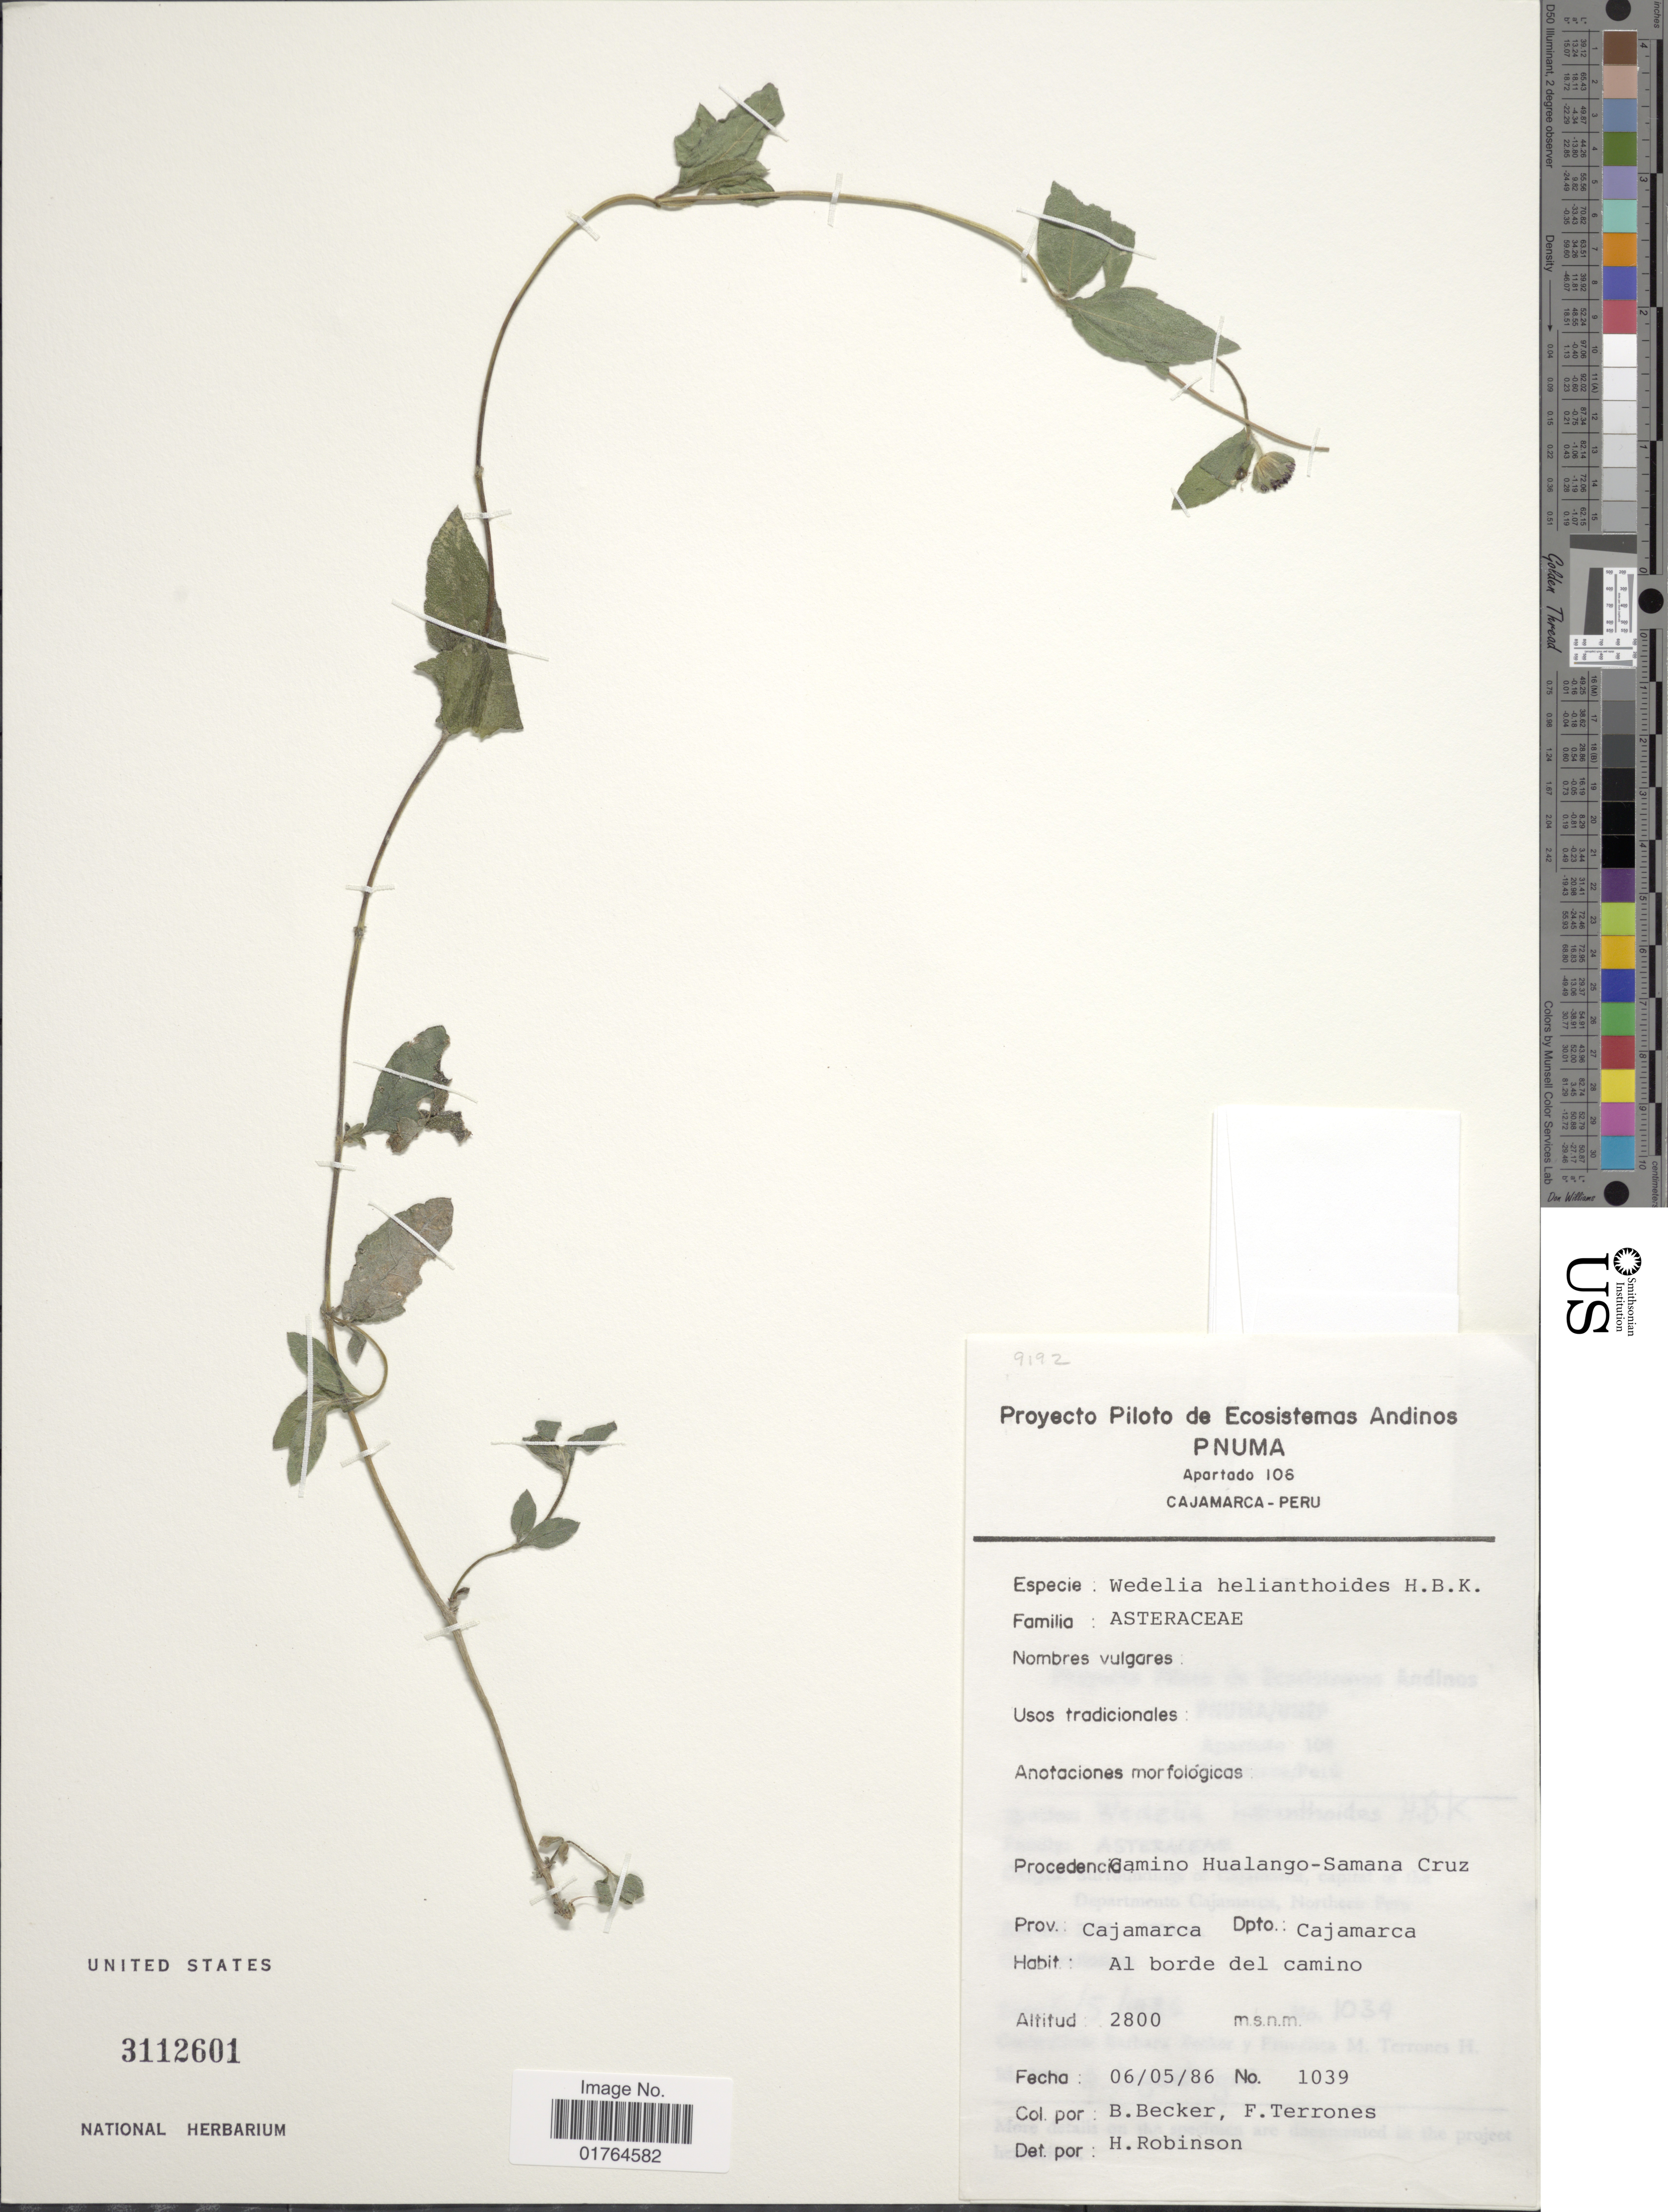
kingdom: Plantae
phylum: Tracheophyta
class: Magnoliopsida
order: Asterales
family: Asteraceae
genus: Wedelia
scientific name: Wedelia helianthoides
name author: Kunth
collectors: B. Becker & F. Terrones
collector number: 1039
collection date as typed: Transcribed d/m/y: 6/5/86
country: Peru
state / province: Cajamarca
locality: al borde del camino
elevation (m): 2800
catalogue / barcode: US 3112601